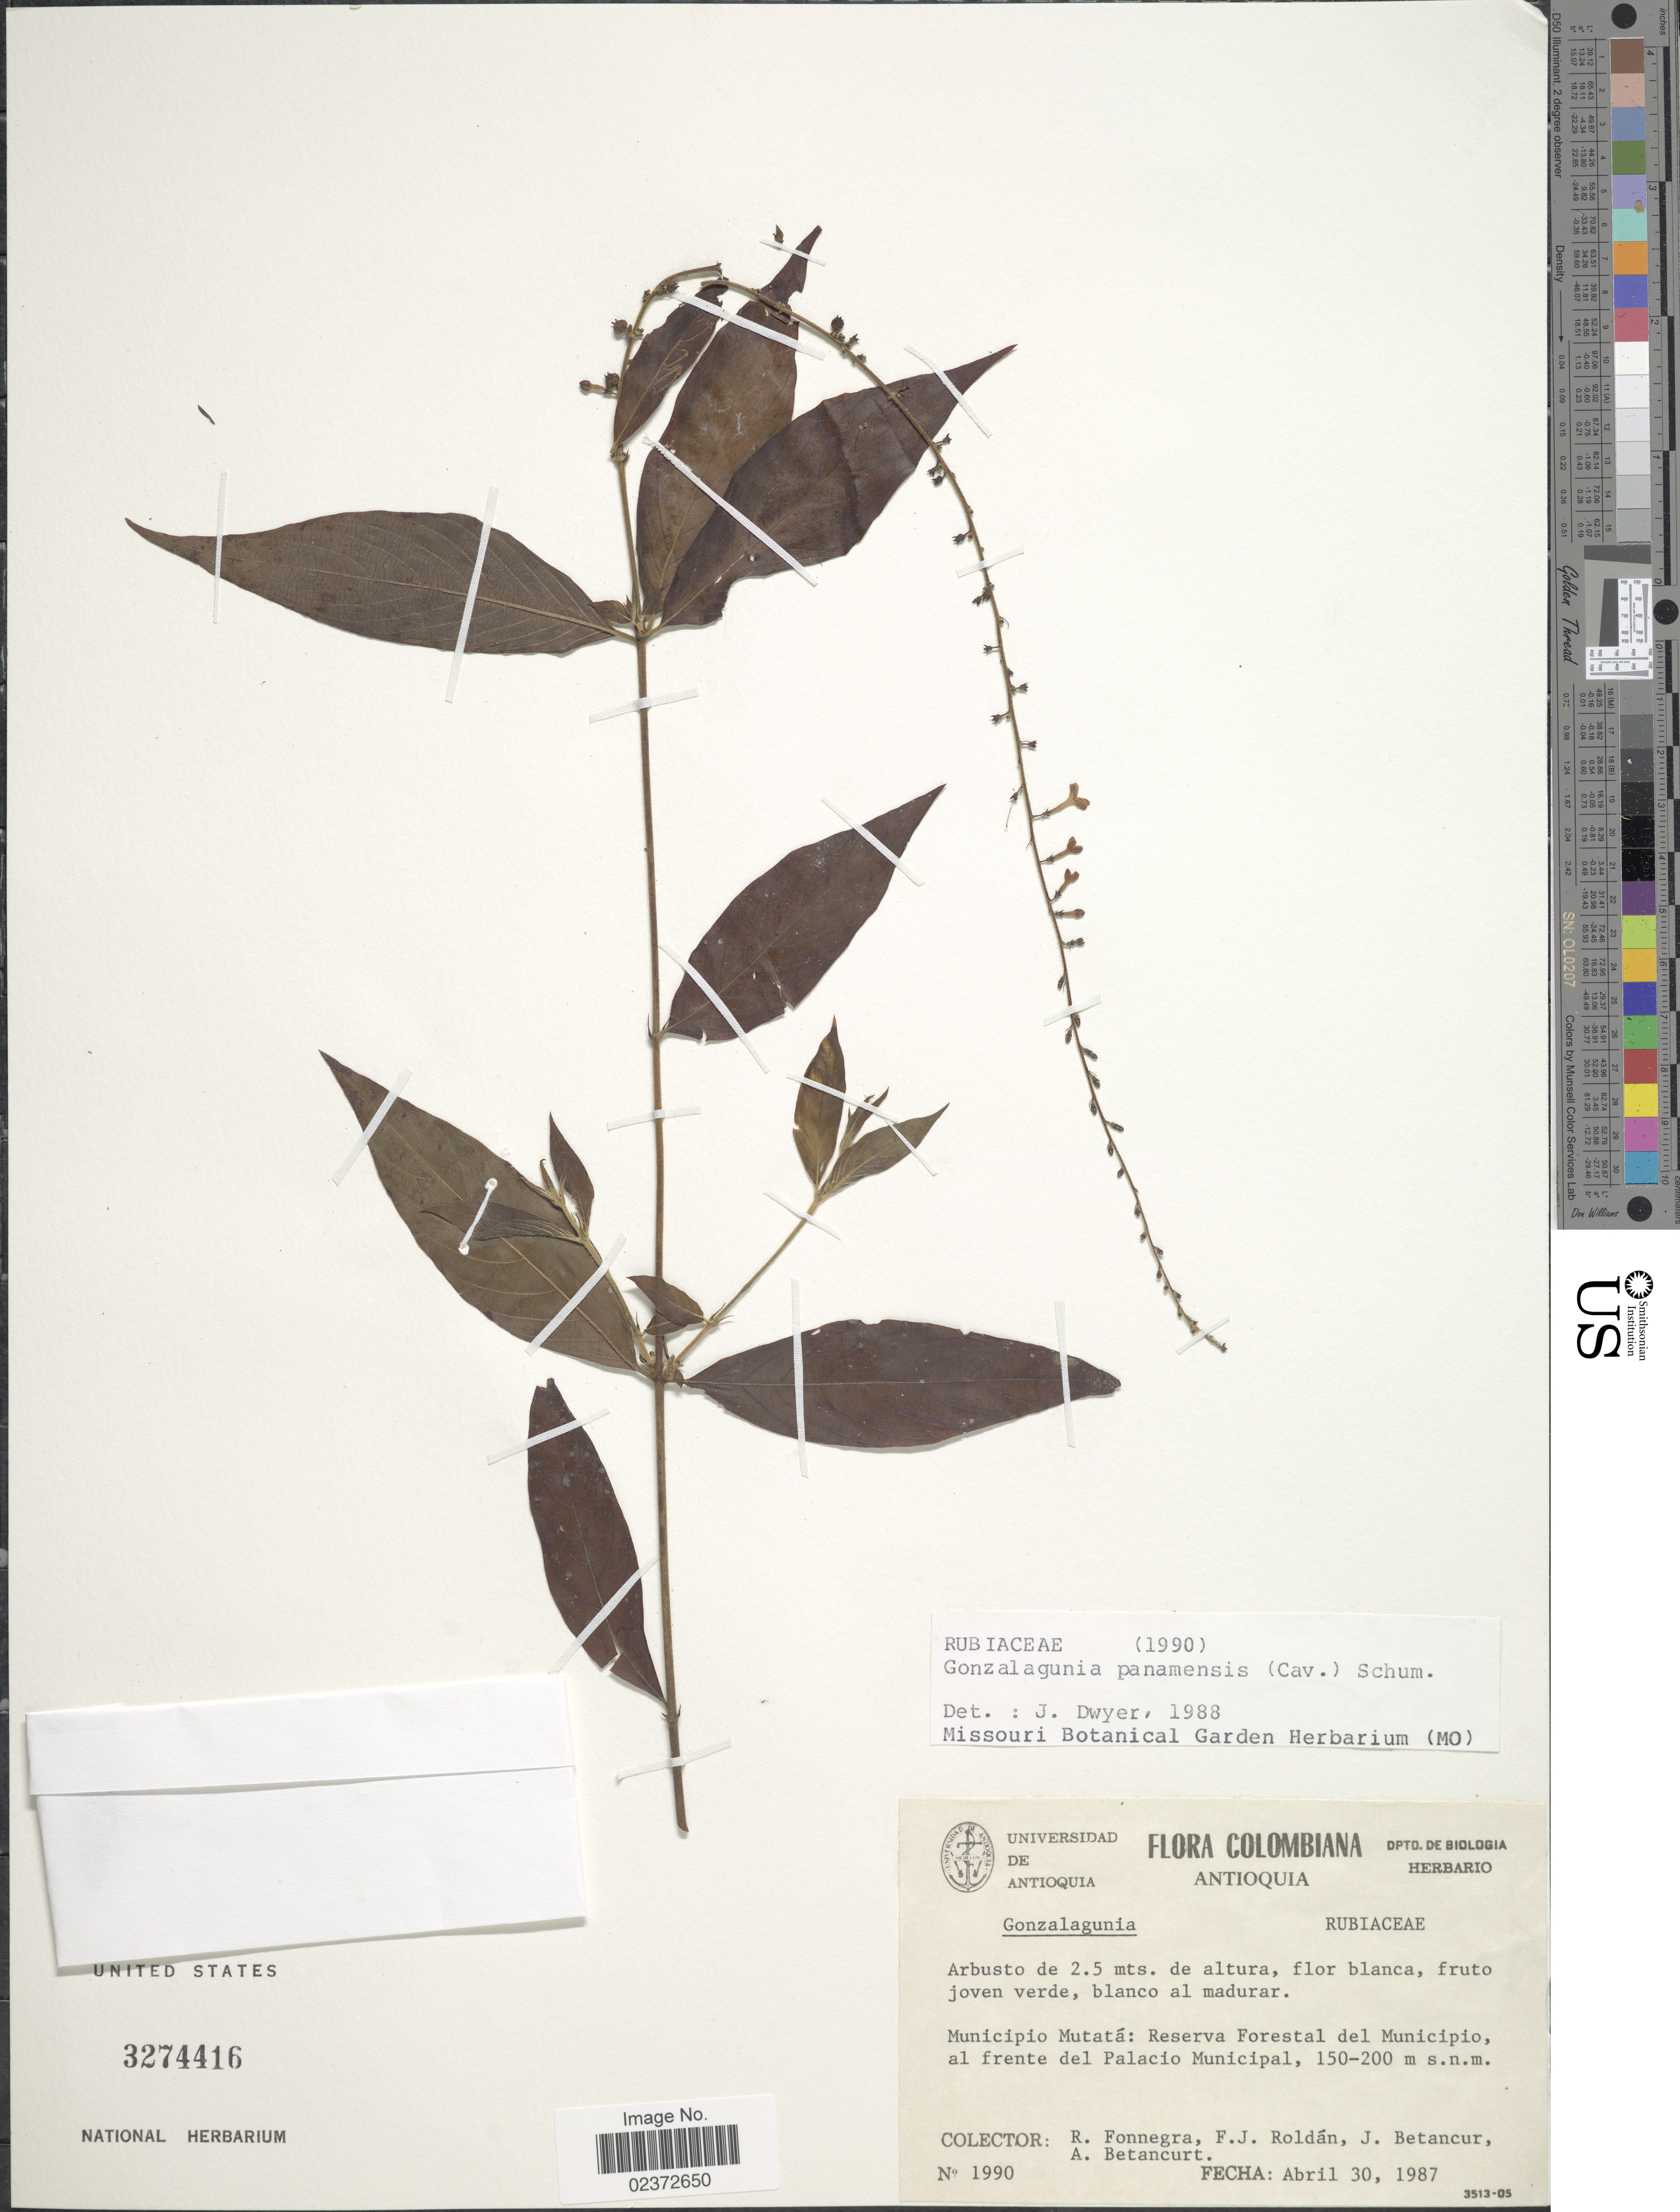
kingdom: Plantae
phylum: Tracheophyta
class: Magnoliopsida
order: Gentianales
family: Rubiaceae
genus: Gonzalagunia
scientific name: Gonzalagunia panamensis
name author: (Cav.) K. Schum.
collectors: R. Fonnegra, F. J. Roldán, J. Betancur & A. Betancurt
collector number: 1990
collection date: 1987-04-30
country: Colombia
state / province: Antioquia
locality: Municipio Mutata: Reserva Forestal del Municipio, al frente del Palacio Municipal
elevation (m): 150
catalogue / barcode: US 3274416